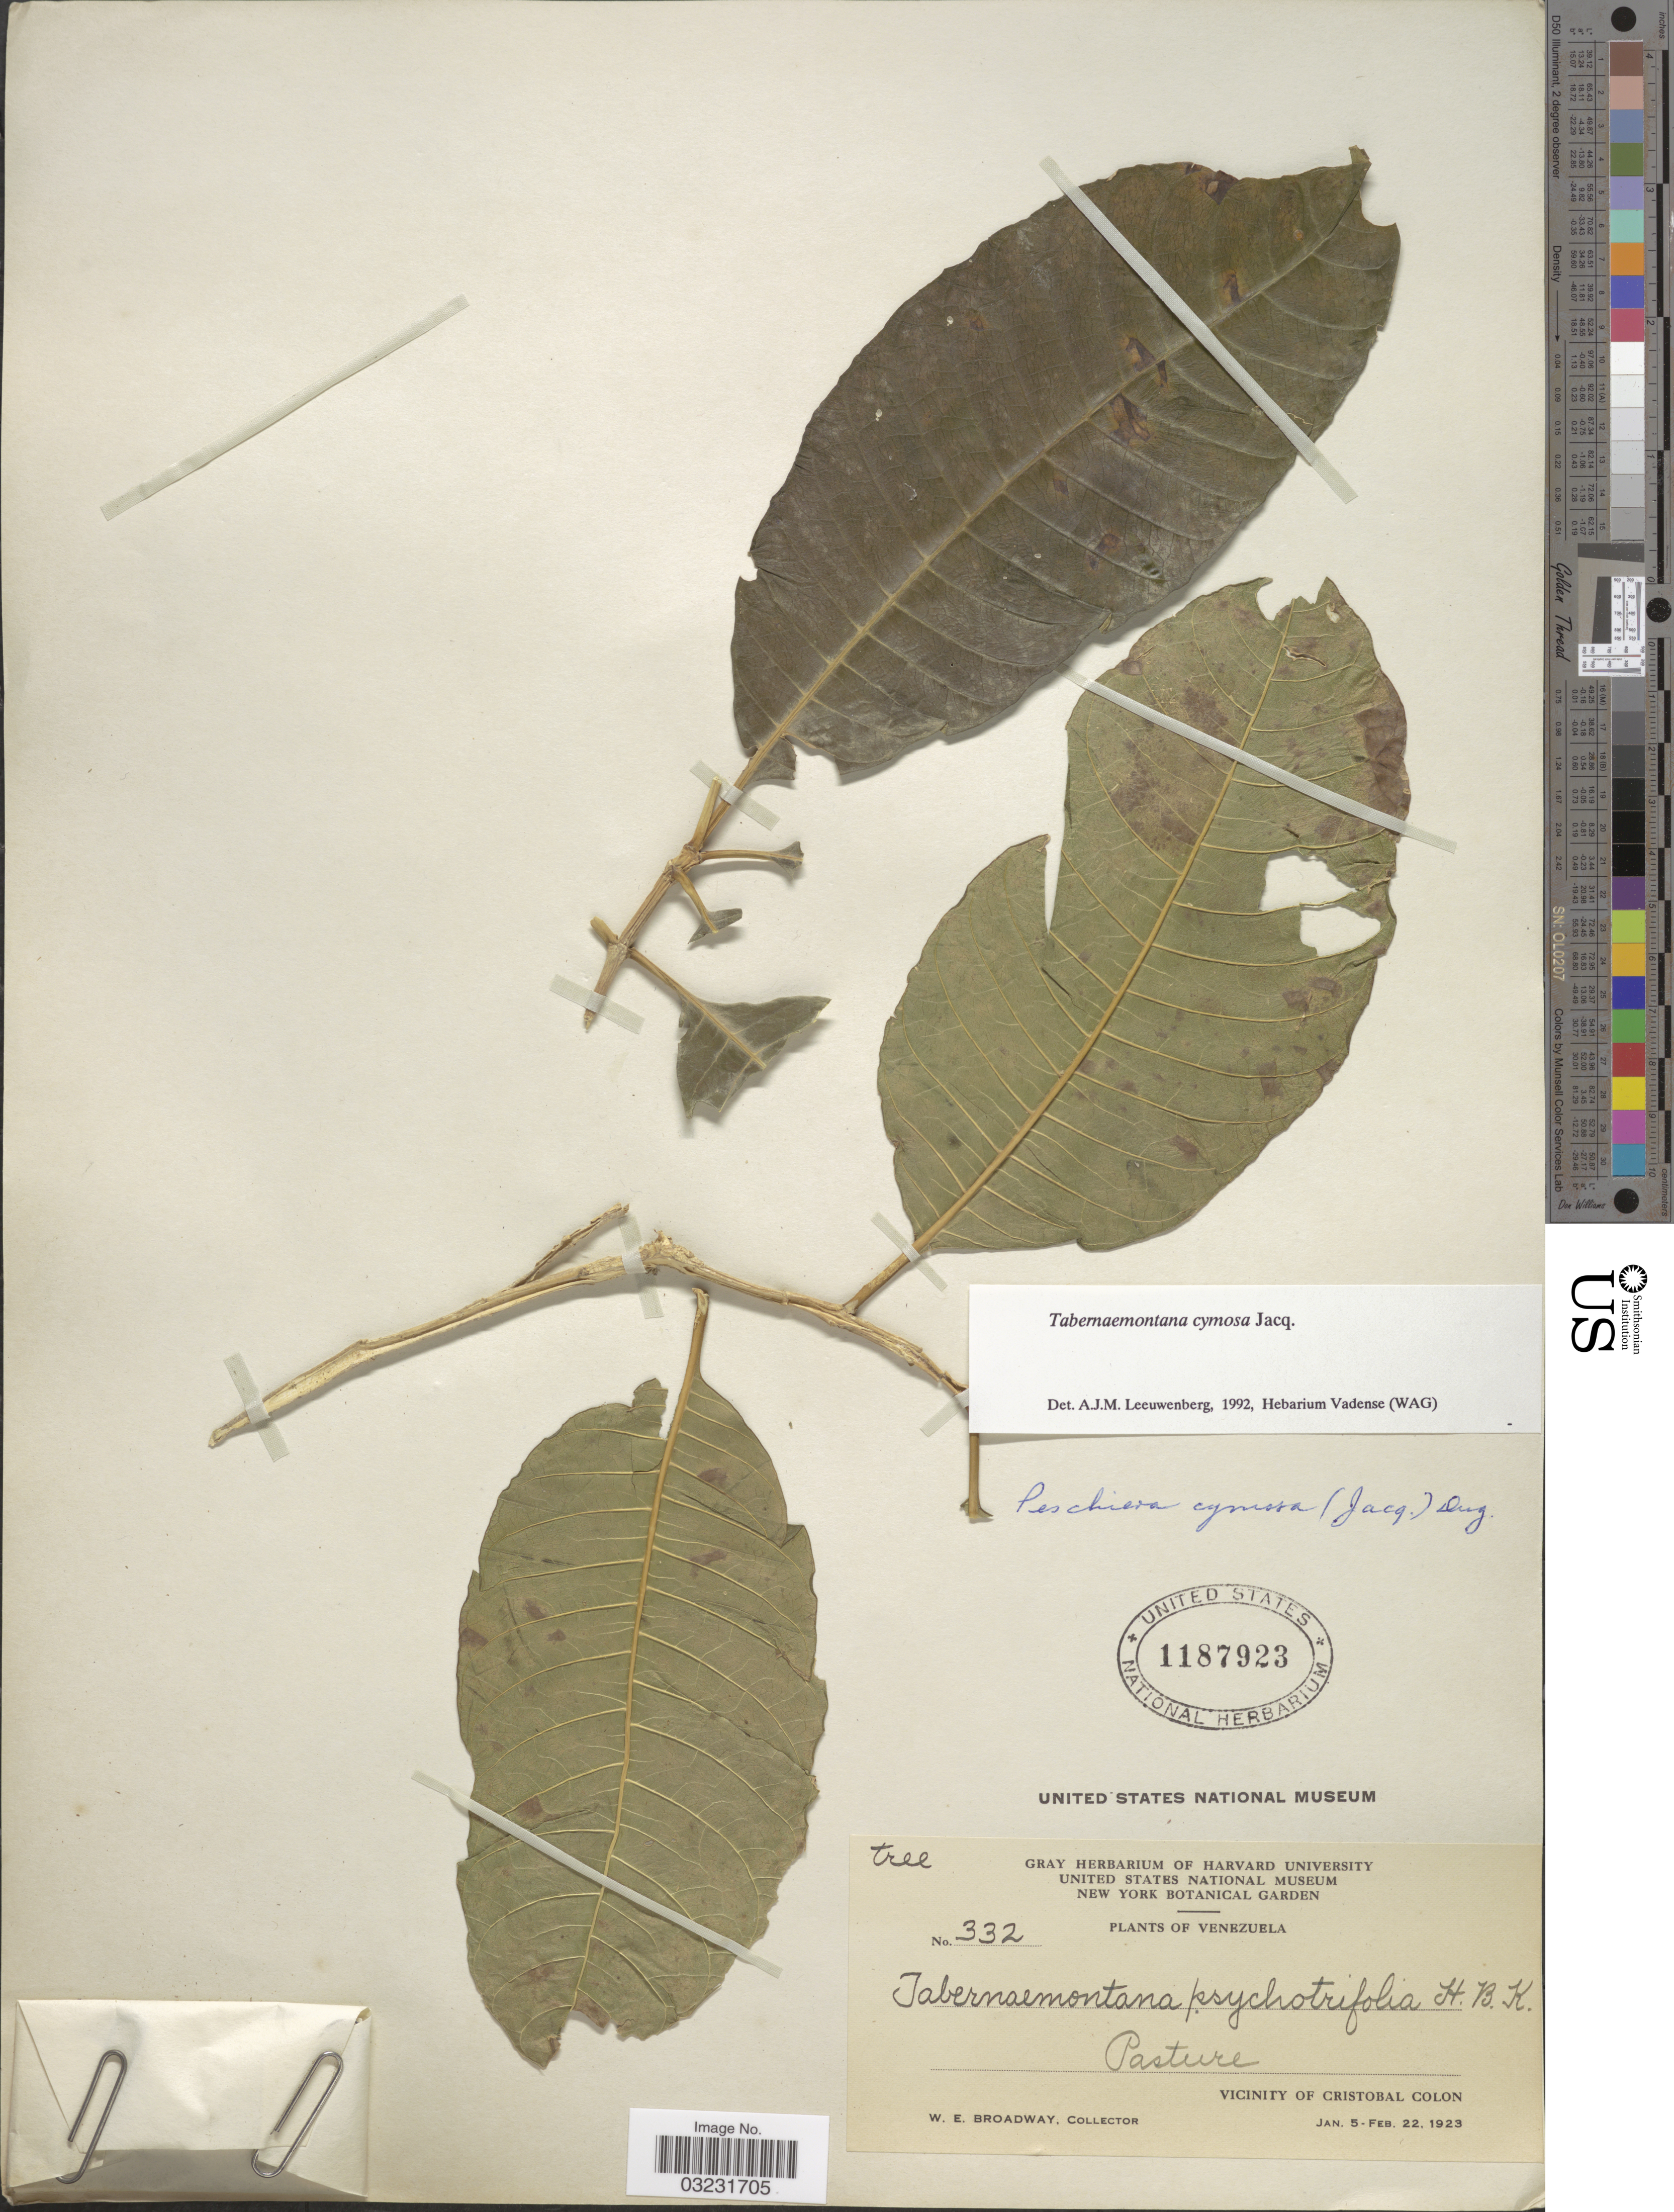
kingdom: Plantae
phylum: Tracheophyta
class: Magnoliopsida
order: Gentianales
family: Apocynaceae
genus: Tabernaemontana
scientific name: Tabernaemontana cymosa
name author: Jacq.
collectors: W. E. Broadway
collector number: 332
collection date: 1923-01-05/1923-02-22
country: Venezuela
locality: Vicinity of Cristobal Colon.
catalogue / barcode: US 1187923